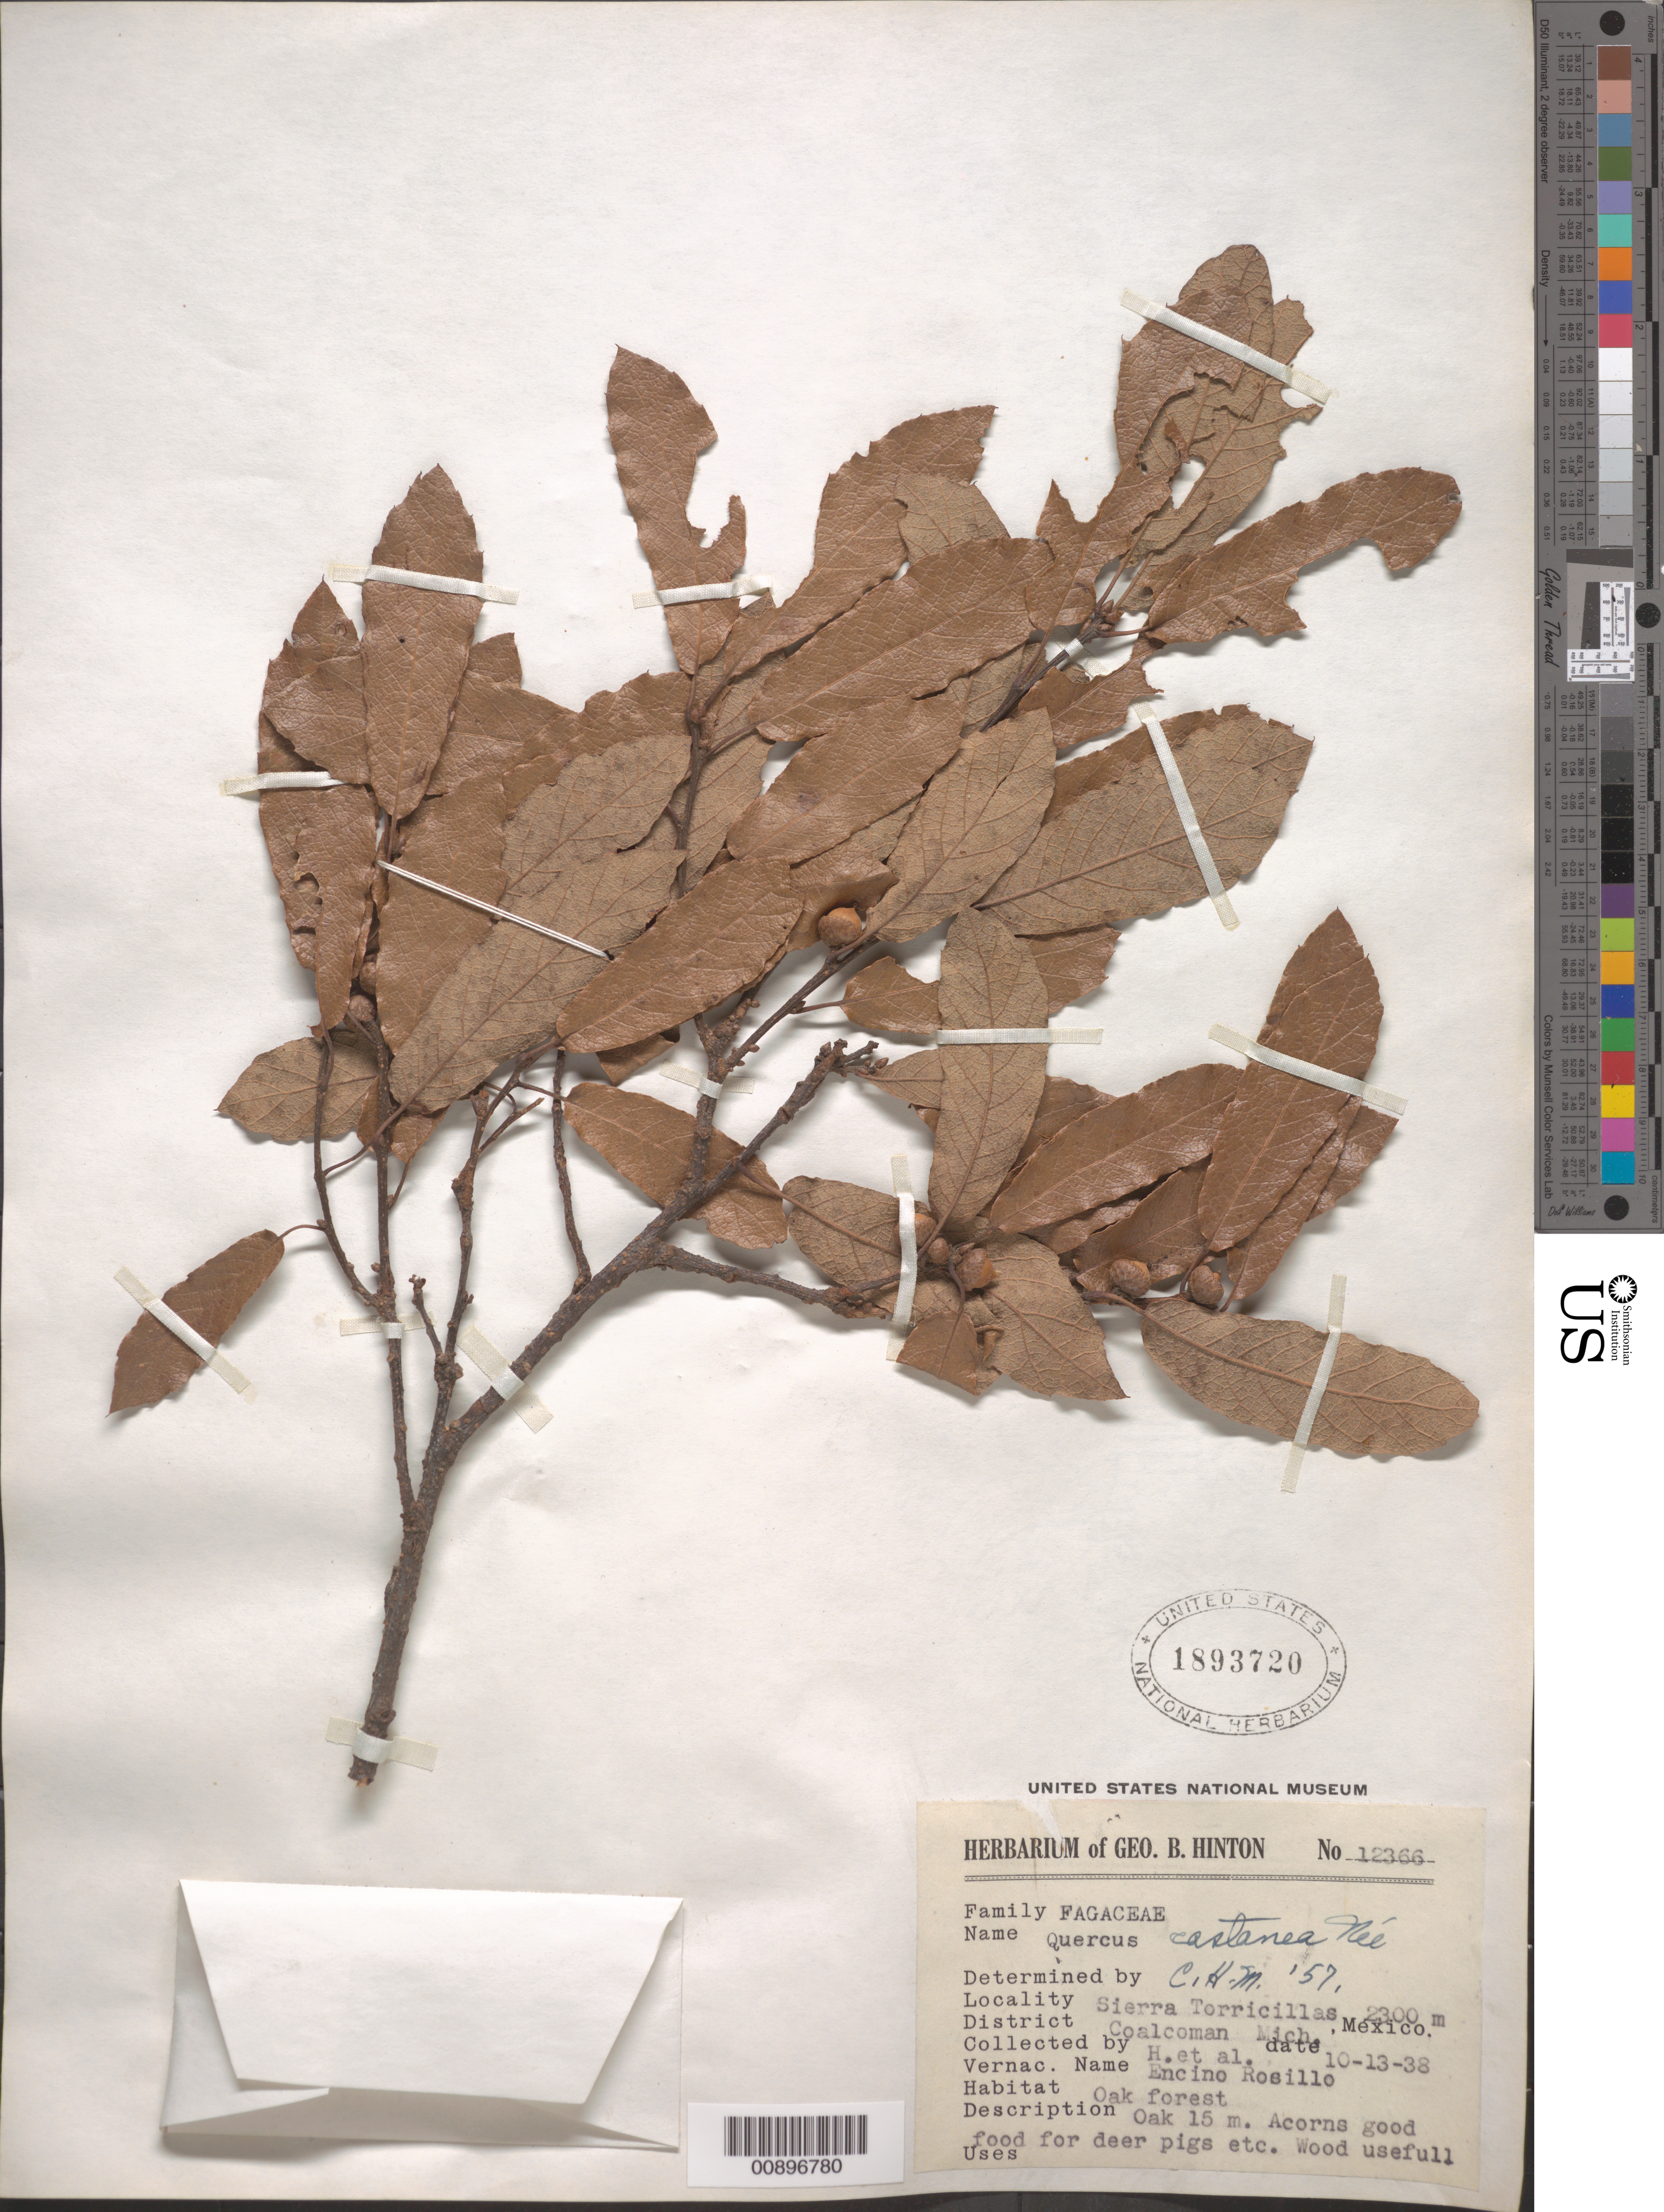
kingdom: Plantae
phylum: Tracheophyta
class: Magnoliopsida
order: Fagales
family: Fagaceae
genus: Quercus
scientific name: Quercus castanea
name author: Née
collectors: G. B. Hinton & et al.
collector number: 12366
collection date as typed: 13 Oct 1938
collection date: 1938-10-13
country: Mexico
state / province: Michoacán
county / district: Coalcomán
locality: Sierra Torricillas, District Coalcomán, Michoacán.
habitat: Oak forest.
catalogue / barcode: US 1893720